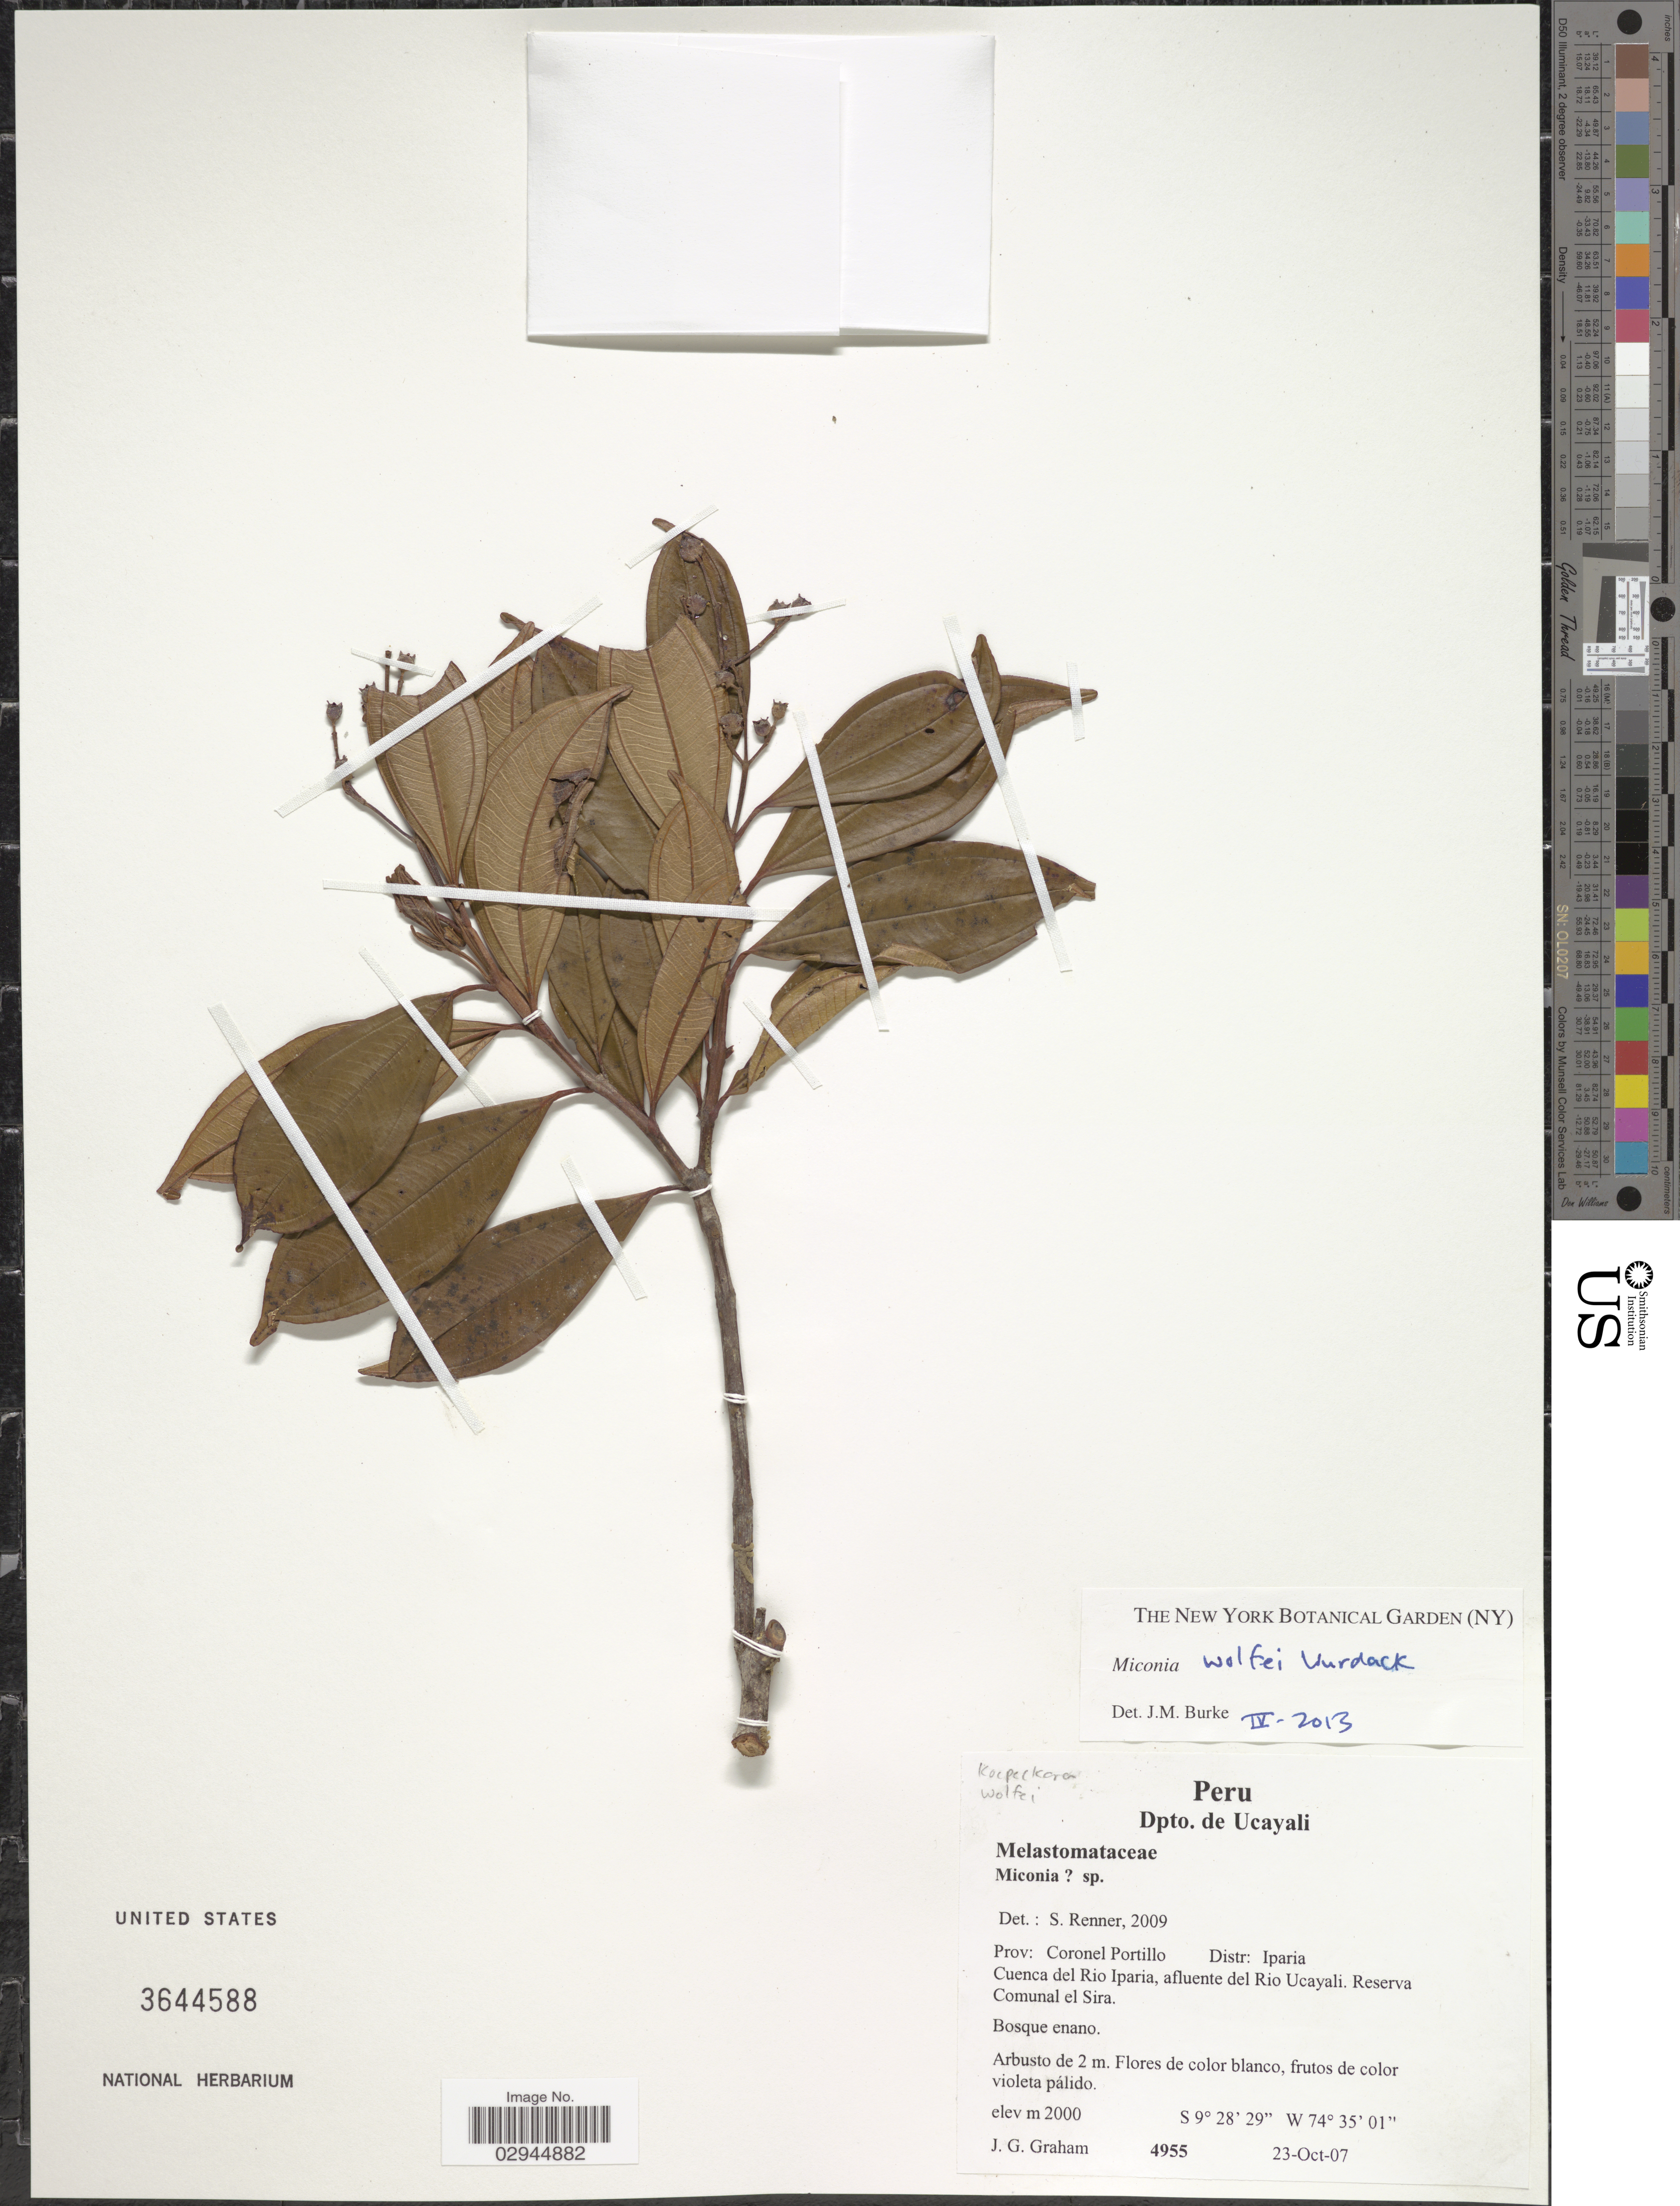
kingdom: Plantae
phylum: Tracheophyta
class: Magnoliopsida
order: Myrtales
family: Melastomataceae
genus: Miconia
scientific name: Miconia wolfei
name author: Wurdack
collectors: J. Graham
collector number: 4955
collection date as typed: Transcribed d/m/y: 23/10/7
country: Peru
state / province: Ucayali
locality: Dpto. de Ucayali. Prov: Coronel Portillo Distr: Iparia Cuenca del Rio Iparia, afluente del Rio Ucayali. Reserva Comunal el Sira.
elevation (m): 2000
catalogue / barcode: US 3644588